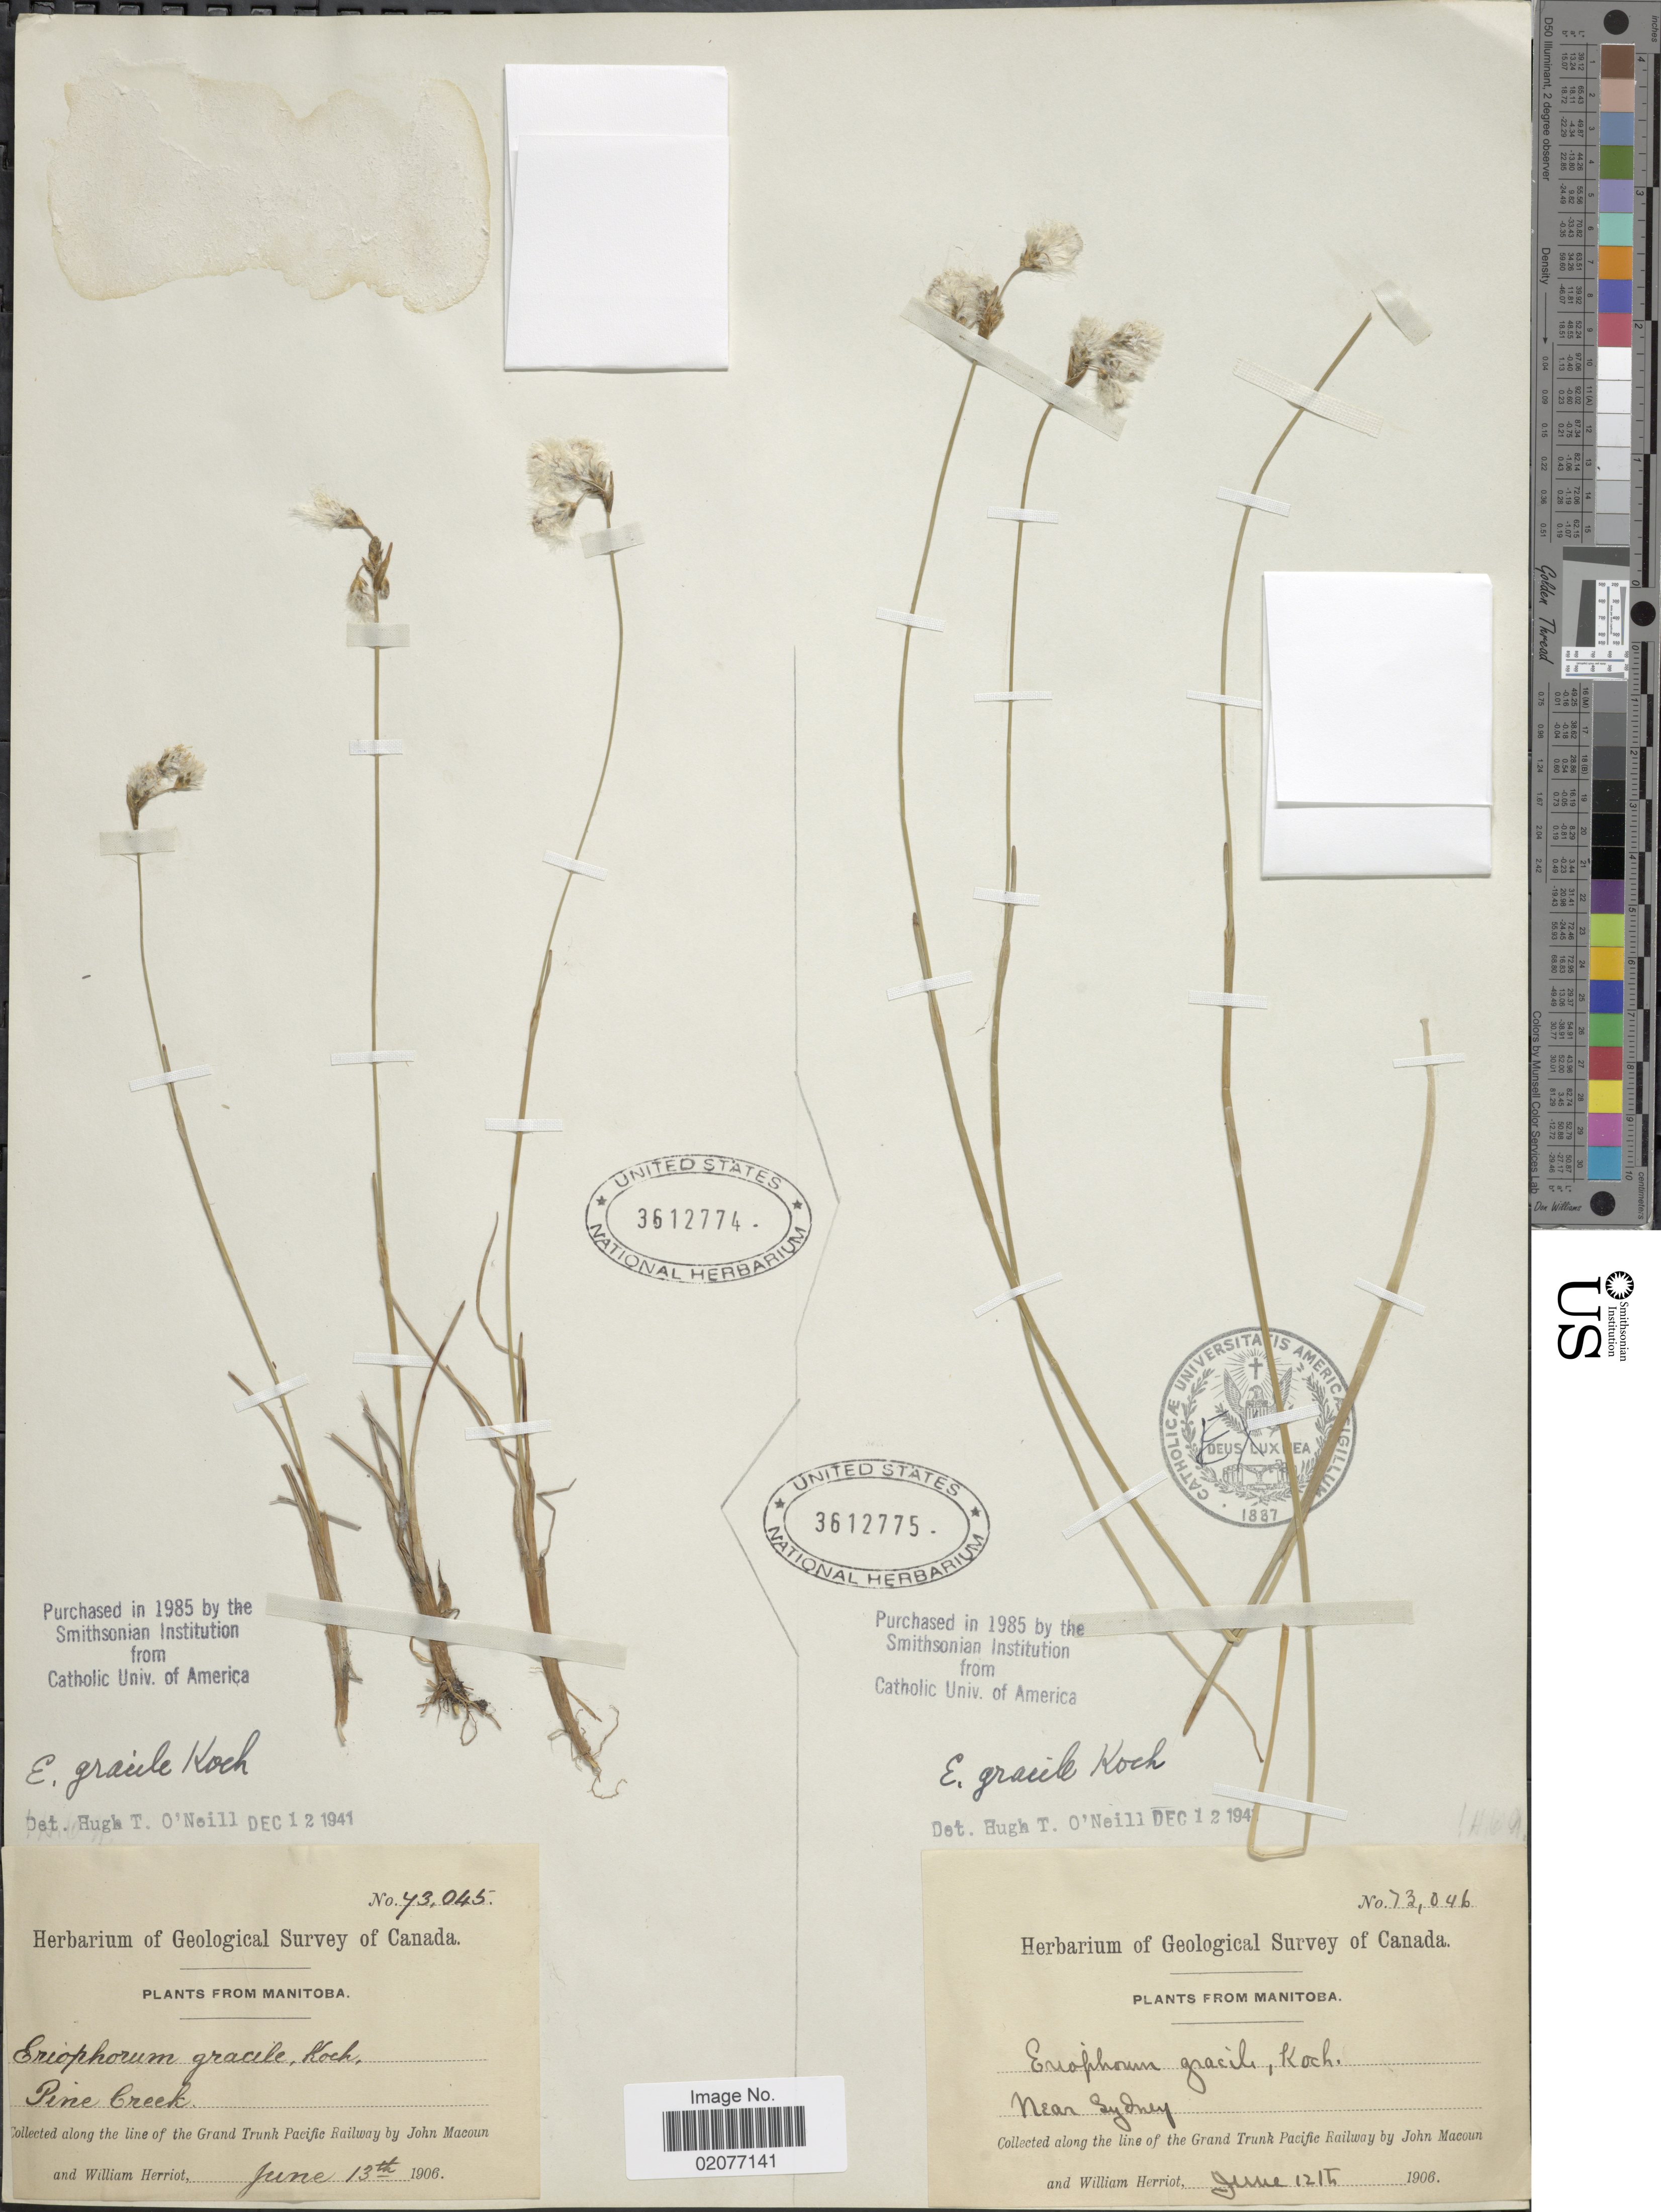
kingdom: Plantae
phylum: Tracheophyta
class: Liliopsida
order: Poales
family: Cyperaceae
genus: Eriophorum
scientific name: Eriophorum gracile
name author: W.D.J. Koch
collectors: J. Macoun & W. Herriot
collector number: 73046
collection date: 1906-06-12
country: Canada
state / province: Manitoba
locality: Near Sydney, along the line of the Grand Trunk Pacific Railway.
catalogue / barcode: US 3612775-2